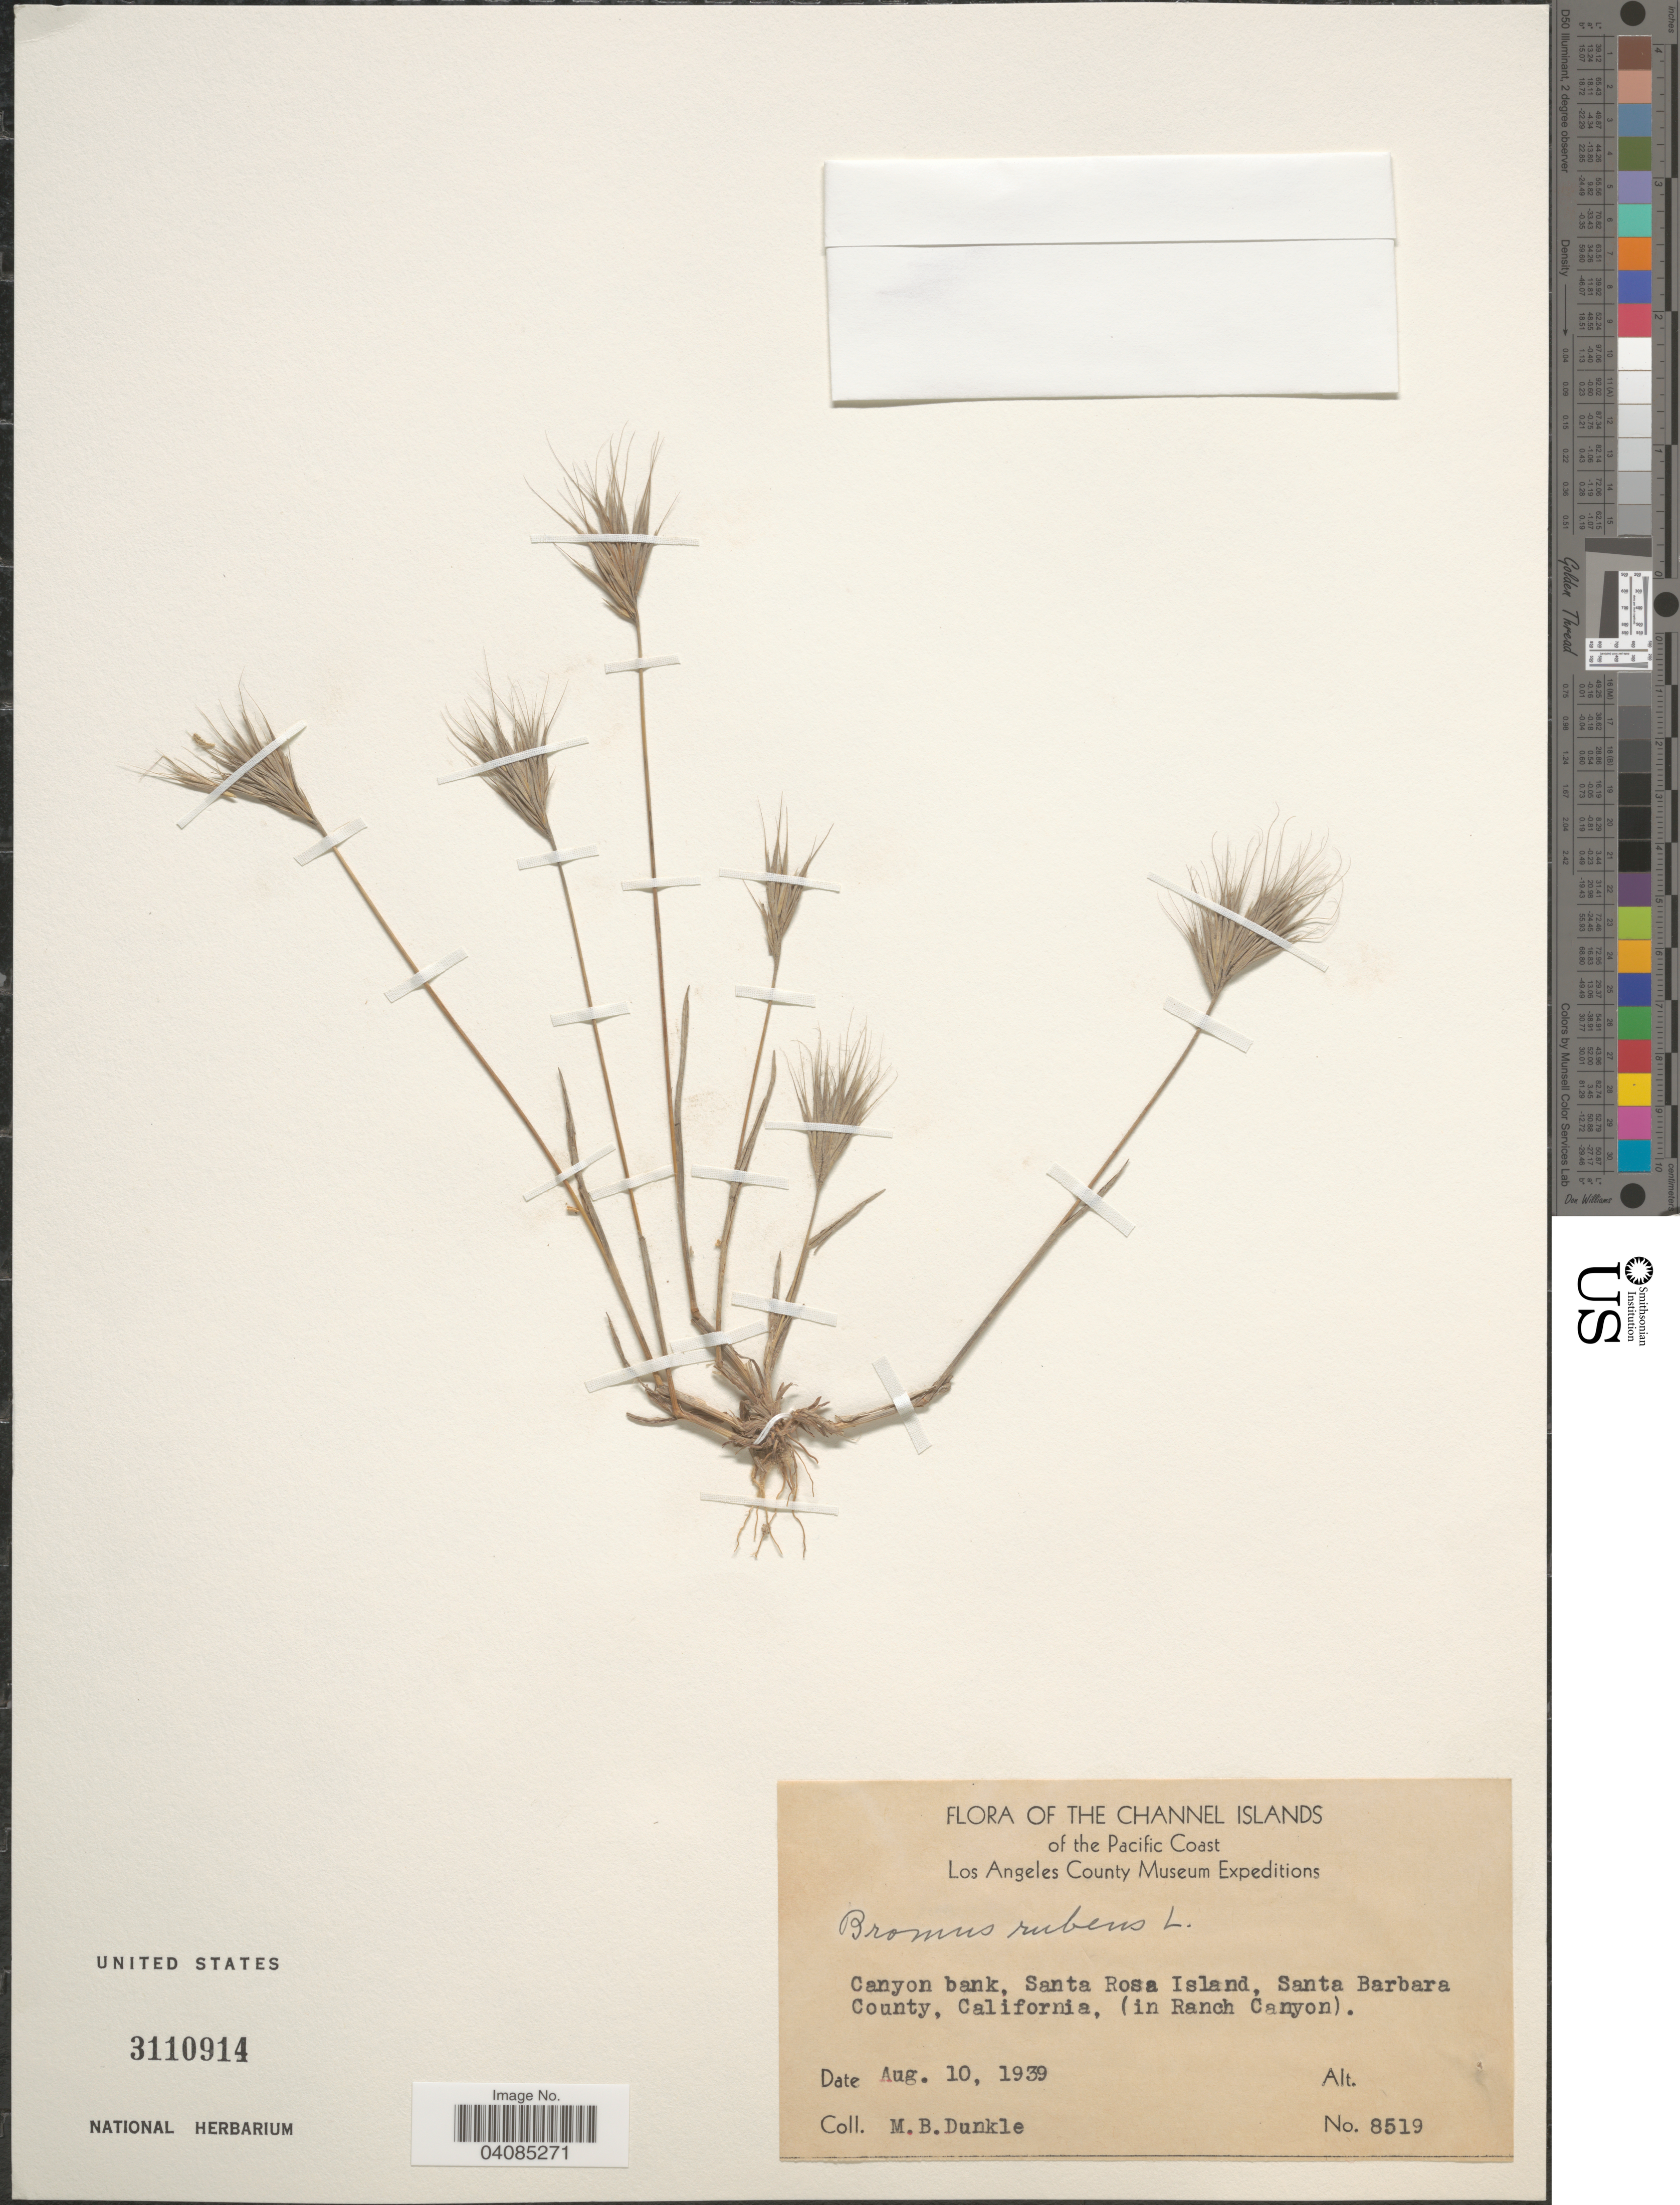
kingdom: Plantae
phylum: Tracheophyta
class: Liliopsida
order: Poales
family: Poaceae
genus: Bromus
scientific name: Bromus rubens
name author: L.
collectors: M. Dunkle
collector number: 8519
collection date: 1939-08-10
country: United States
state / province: California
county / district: Santa Barbara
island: Santa Rosa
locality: The Channel Islands of the Pacific Coast. Los Angeles County Museum Expeditions. Canyon bank, Santa Rosa Island, Santa Barbara County, California, (in Ranch Canyon).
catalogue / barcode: US 3110914